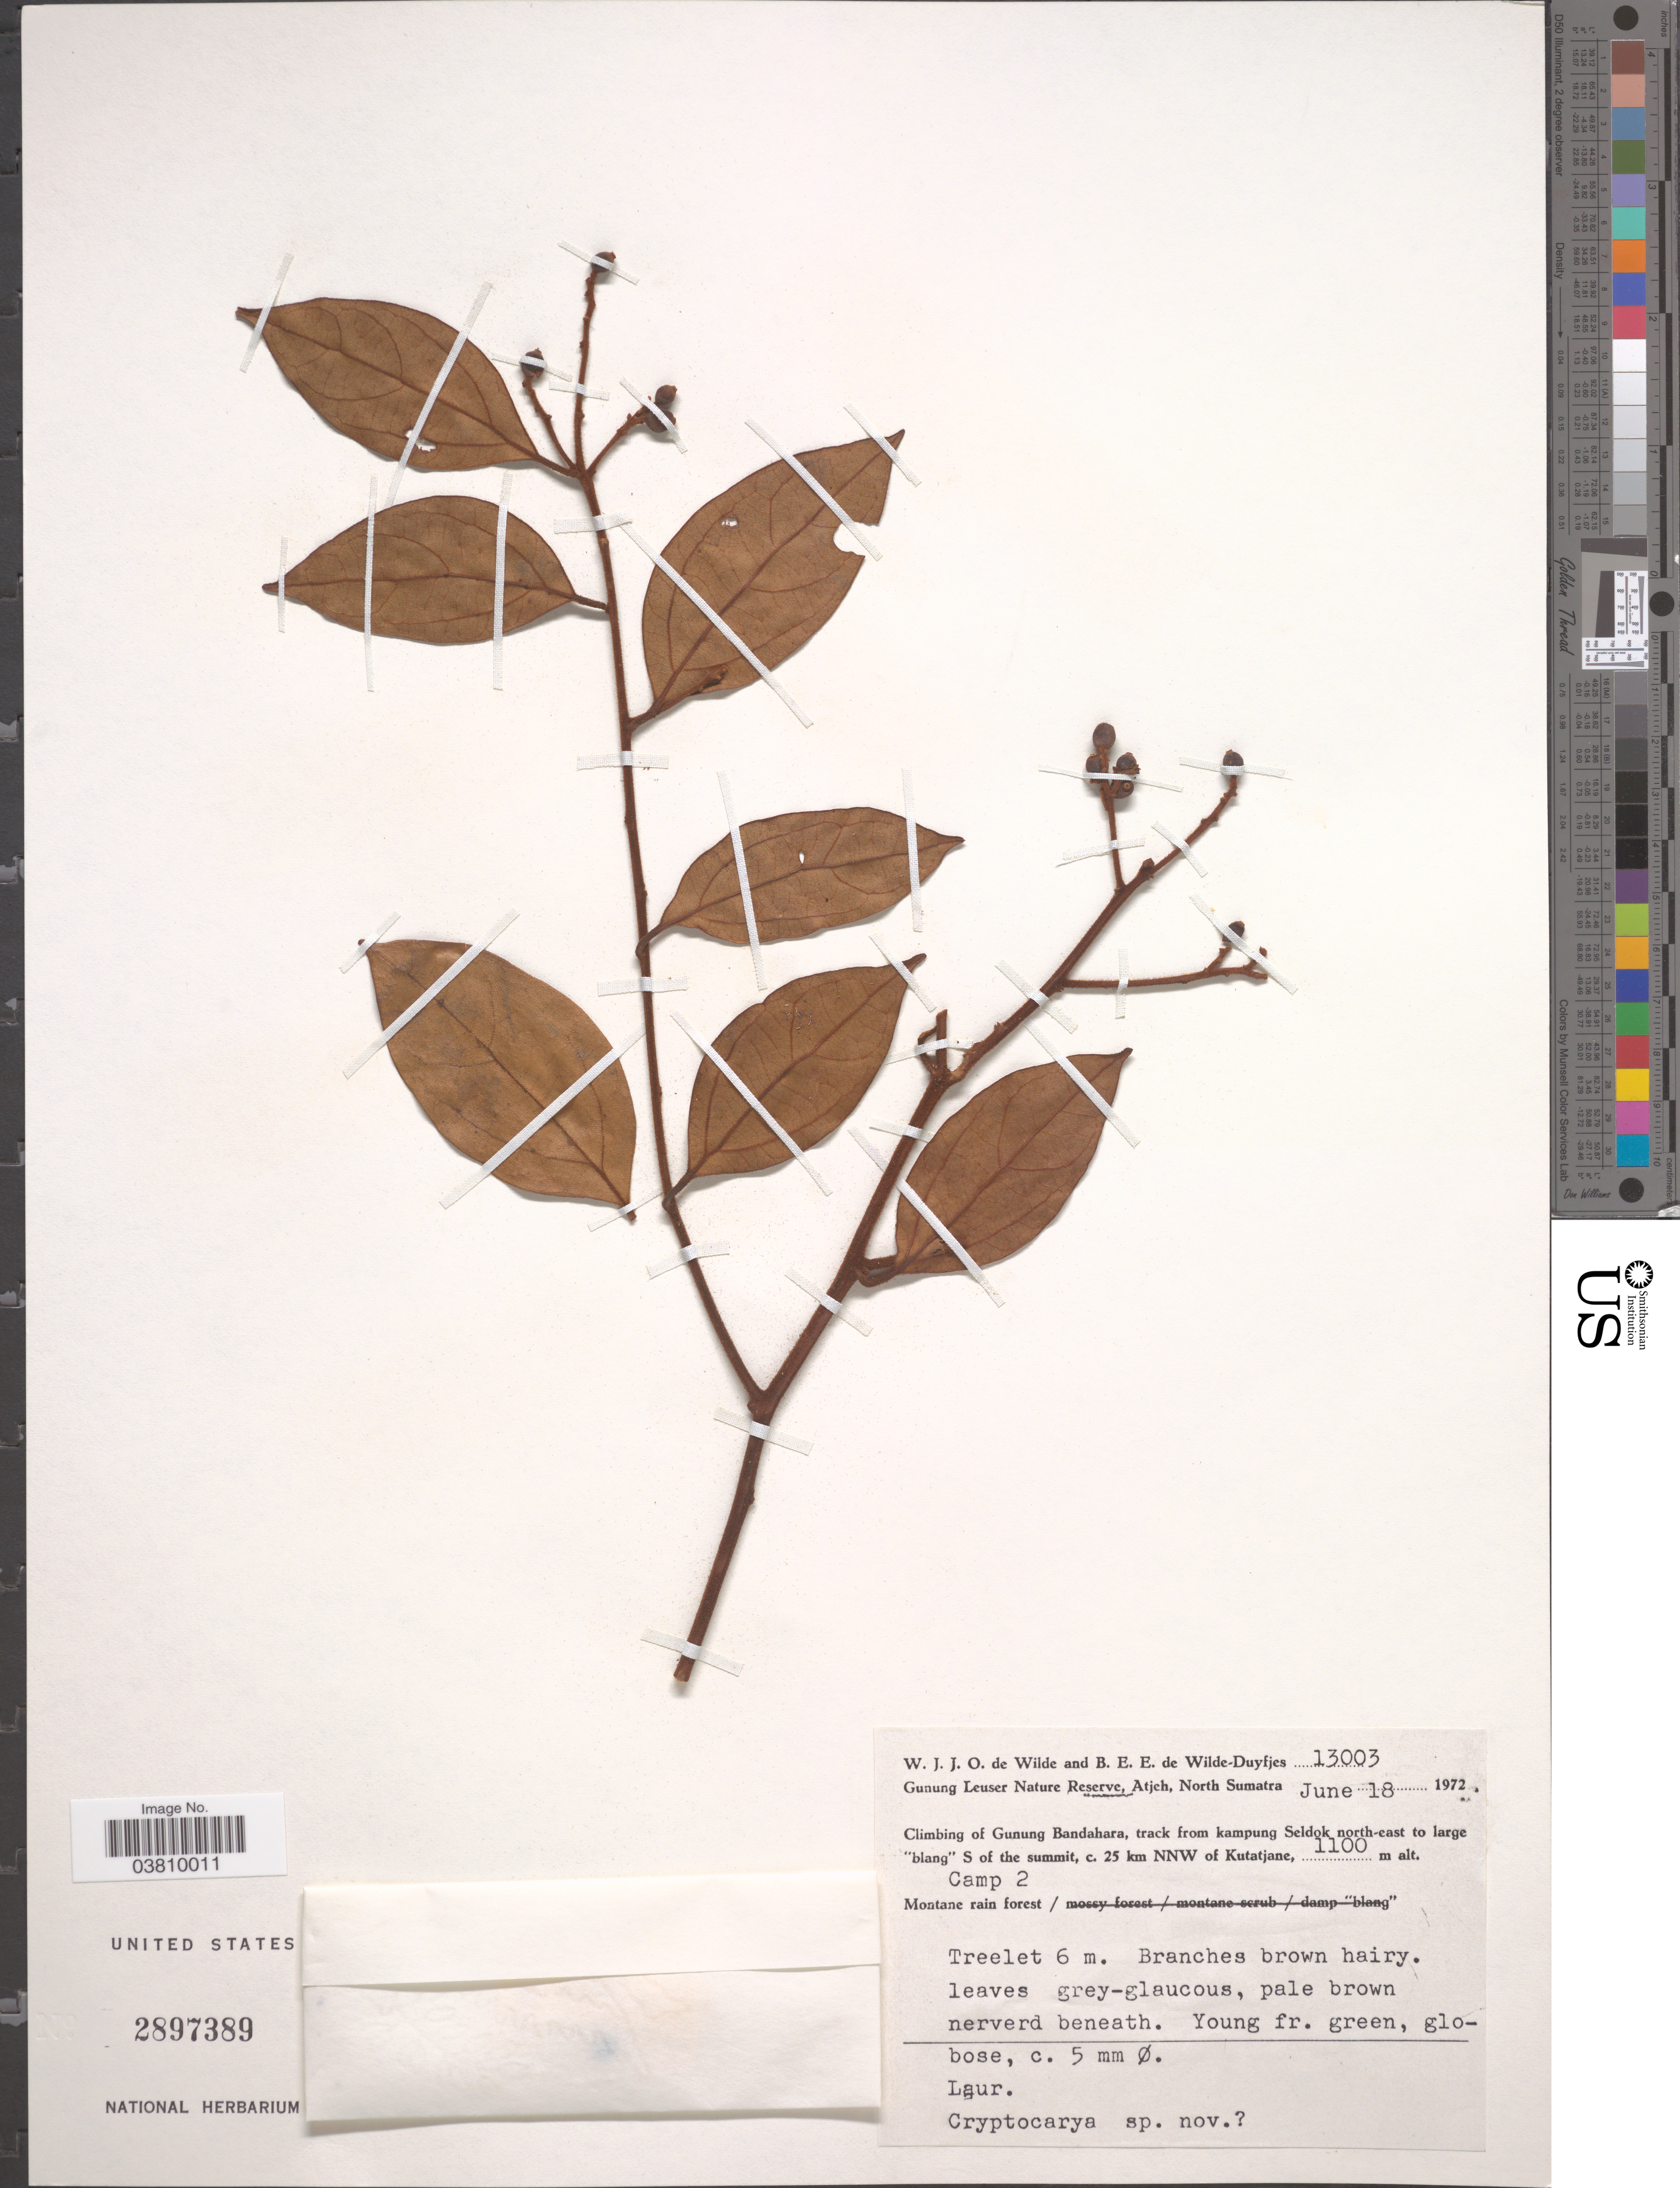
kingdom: Plantae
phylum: Tracheophyta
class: Magnoliopsida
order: Laurales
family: Lauraceae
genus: Cryptocarya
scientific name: Cryptocarya sp.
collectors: W. J. de Wilde & B. E. de Wilde-Duyfjes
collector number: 13003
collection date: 1972-06-18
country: Indonesia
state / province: Sumatra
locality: Gunung Leuser Nature Reserve, Atjeh, North Sumatra. Climbing of Gunung Bandahara, track from kampung Seldok north-east to large "blang" S of the summit, c. 25 km NNW of Kutatjane. Camp 2.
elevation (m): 1100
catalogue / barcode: US 2897389